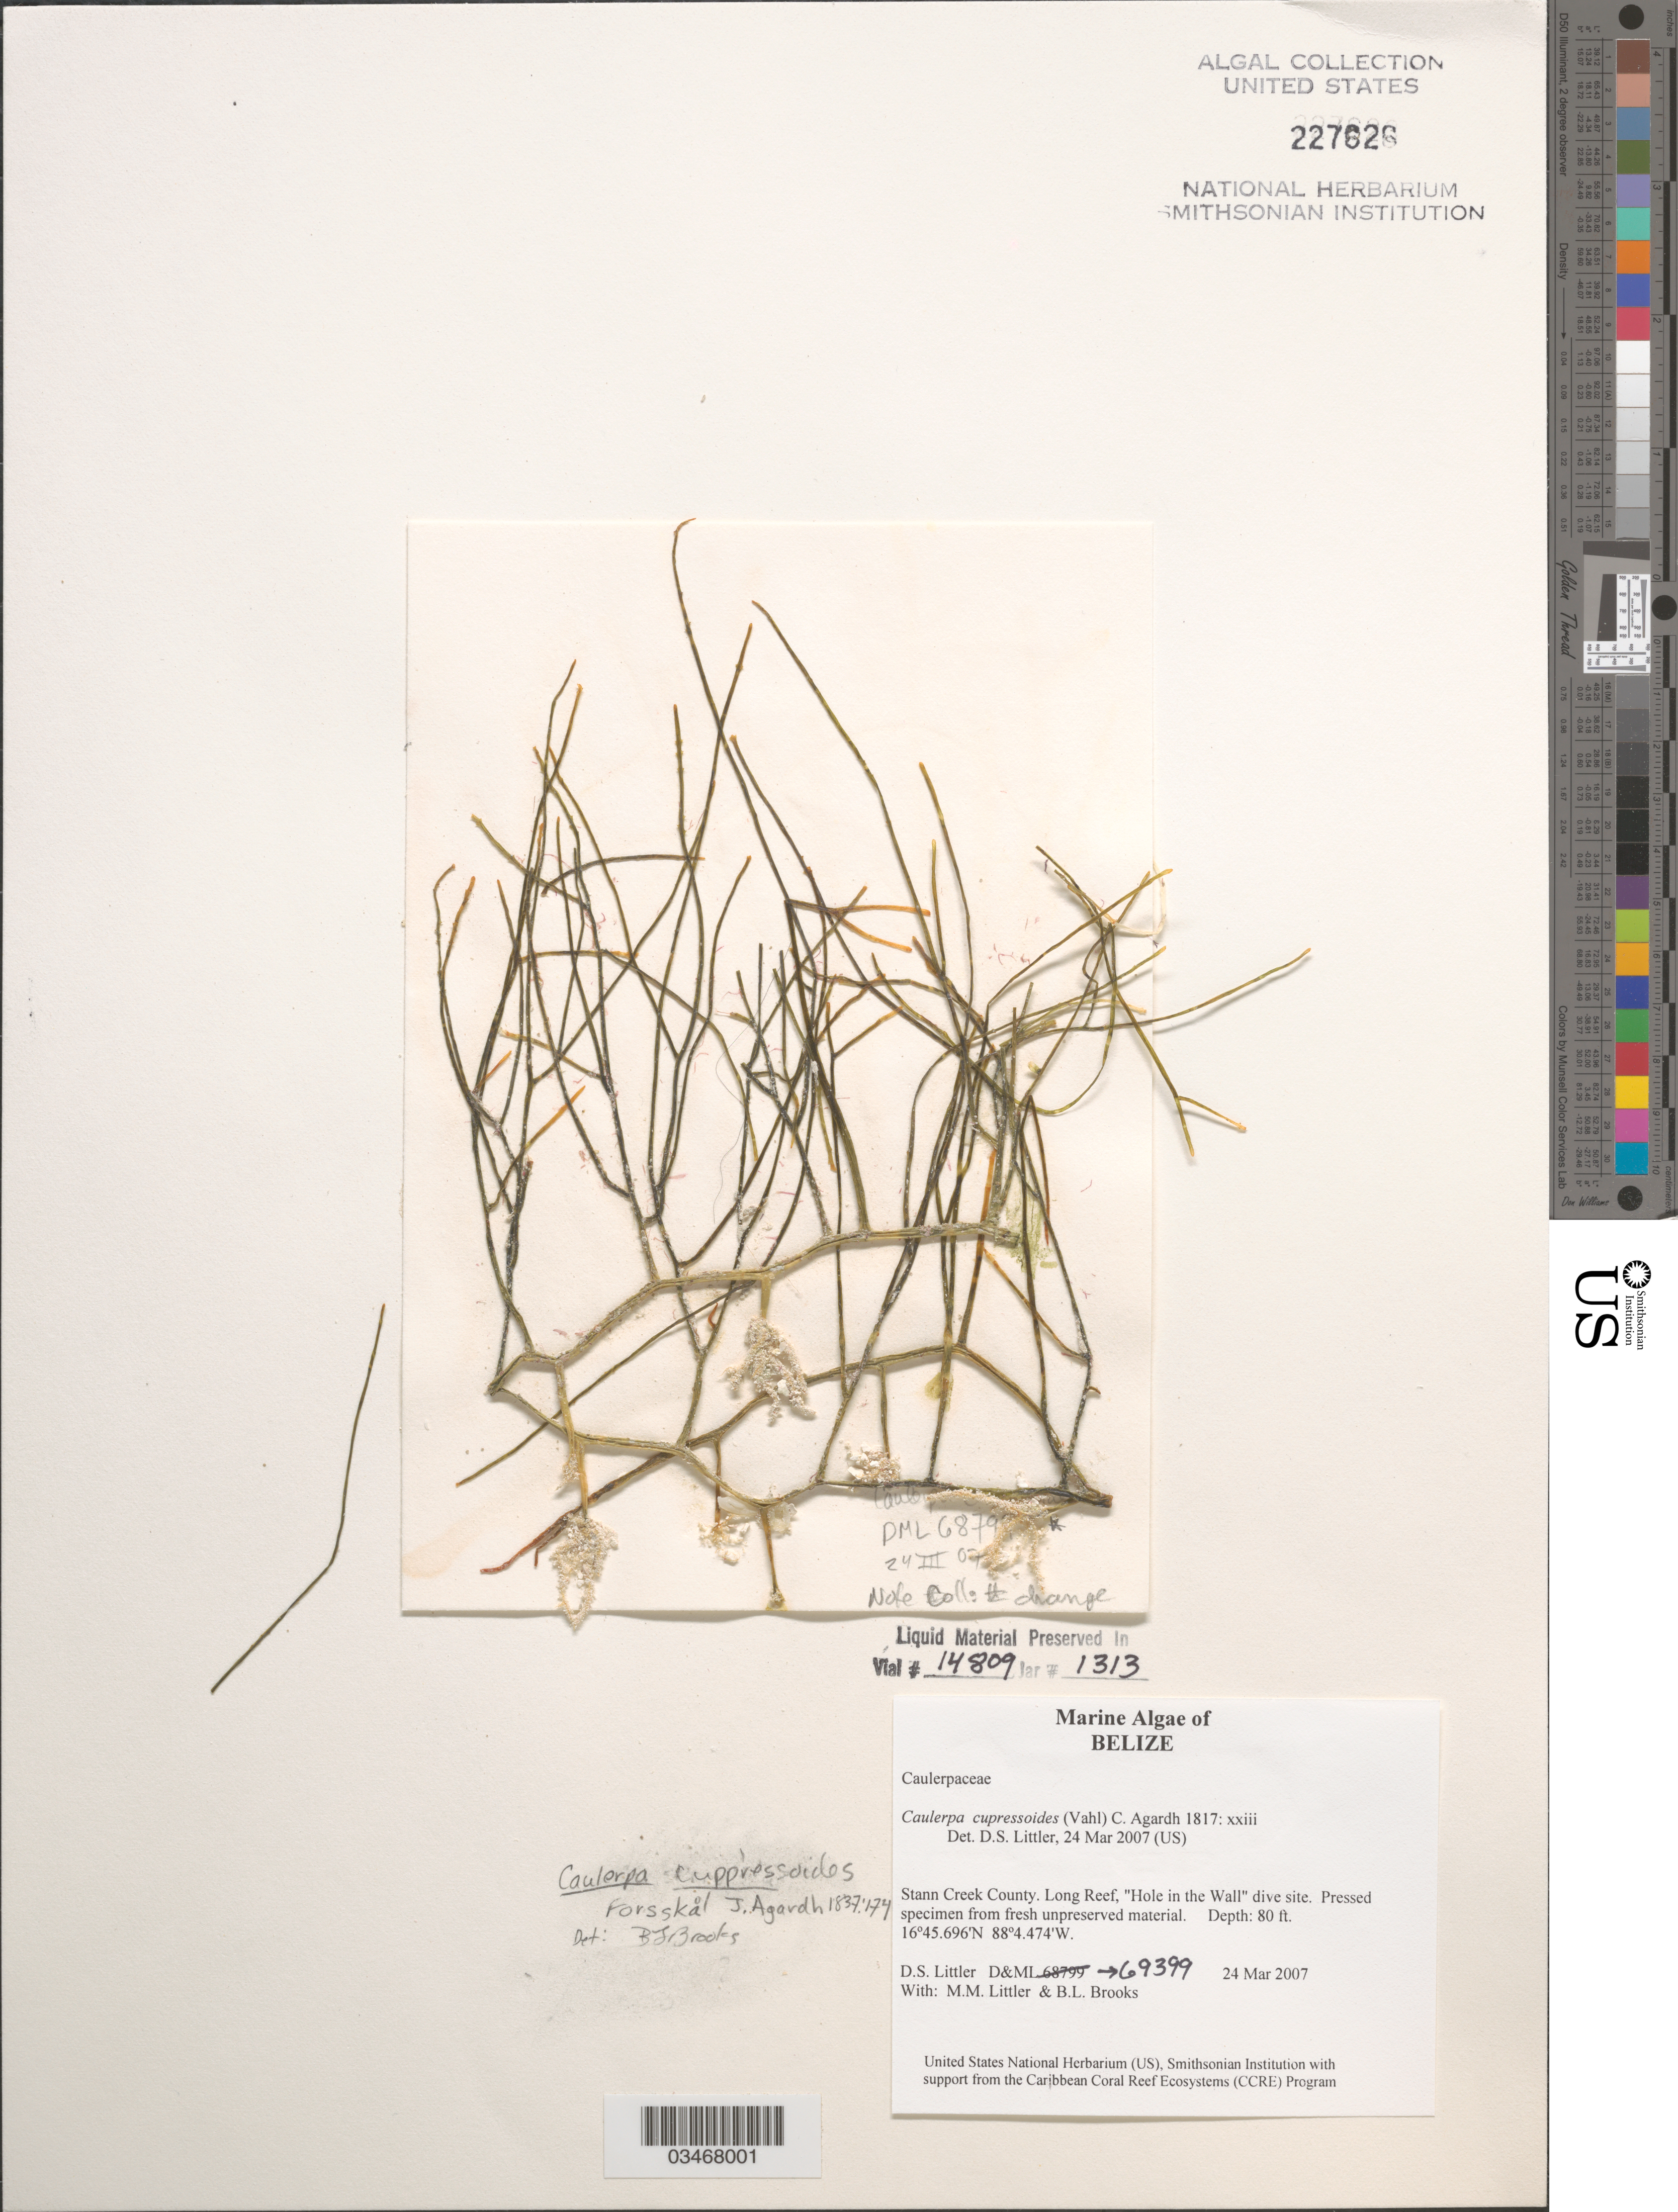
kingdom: Plantae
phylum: Chlorophyta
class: Ulvophyceae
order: Bryopsidales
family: Caulerpaceae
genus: Caulerpa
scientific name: Caulerpa cupressoides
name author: (Vahl) C. Agardh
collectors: M. M. Littler, D. S. Littler & B. Brooks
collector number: D&ML 69399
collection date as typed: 24 Mar 2007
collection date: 2007-03-24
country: Belize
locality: Long Reef, Hole in the Wall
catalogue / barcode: US 227626